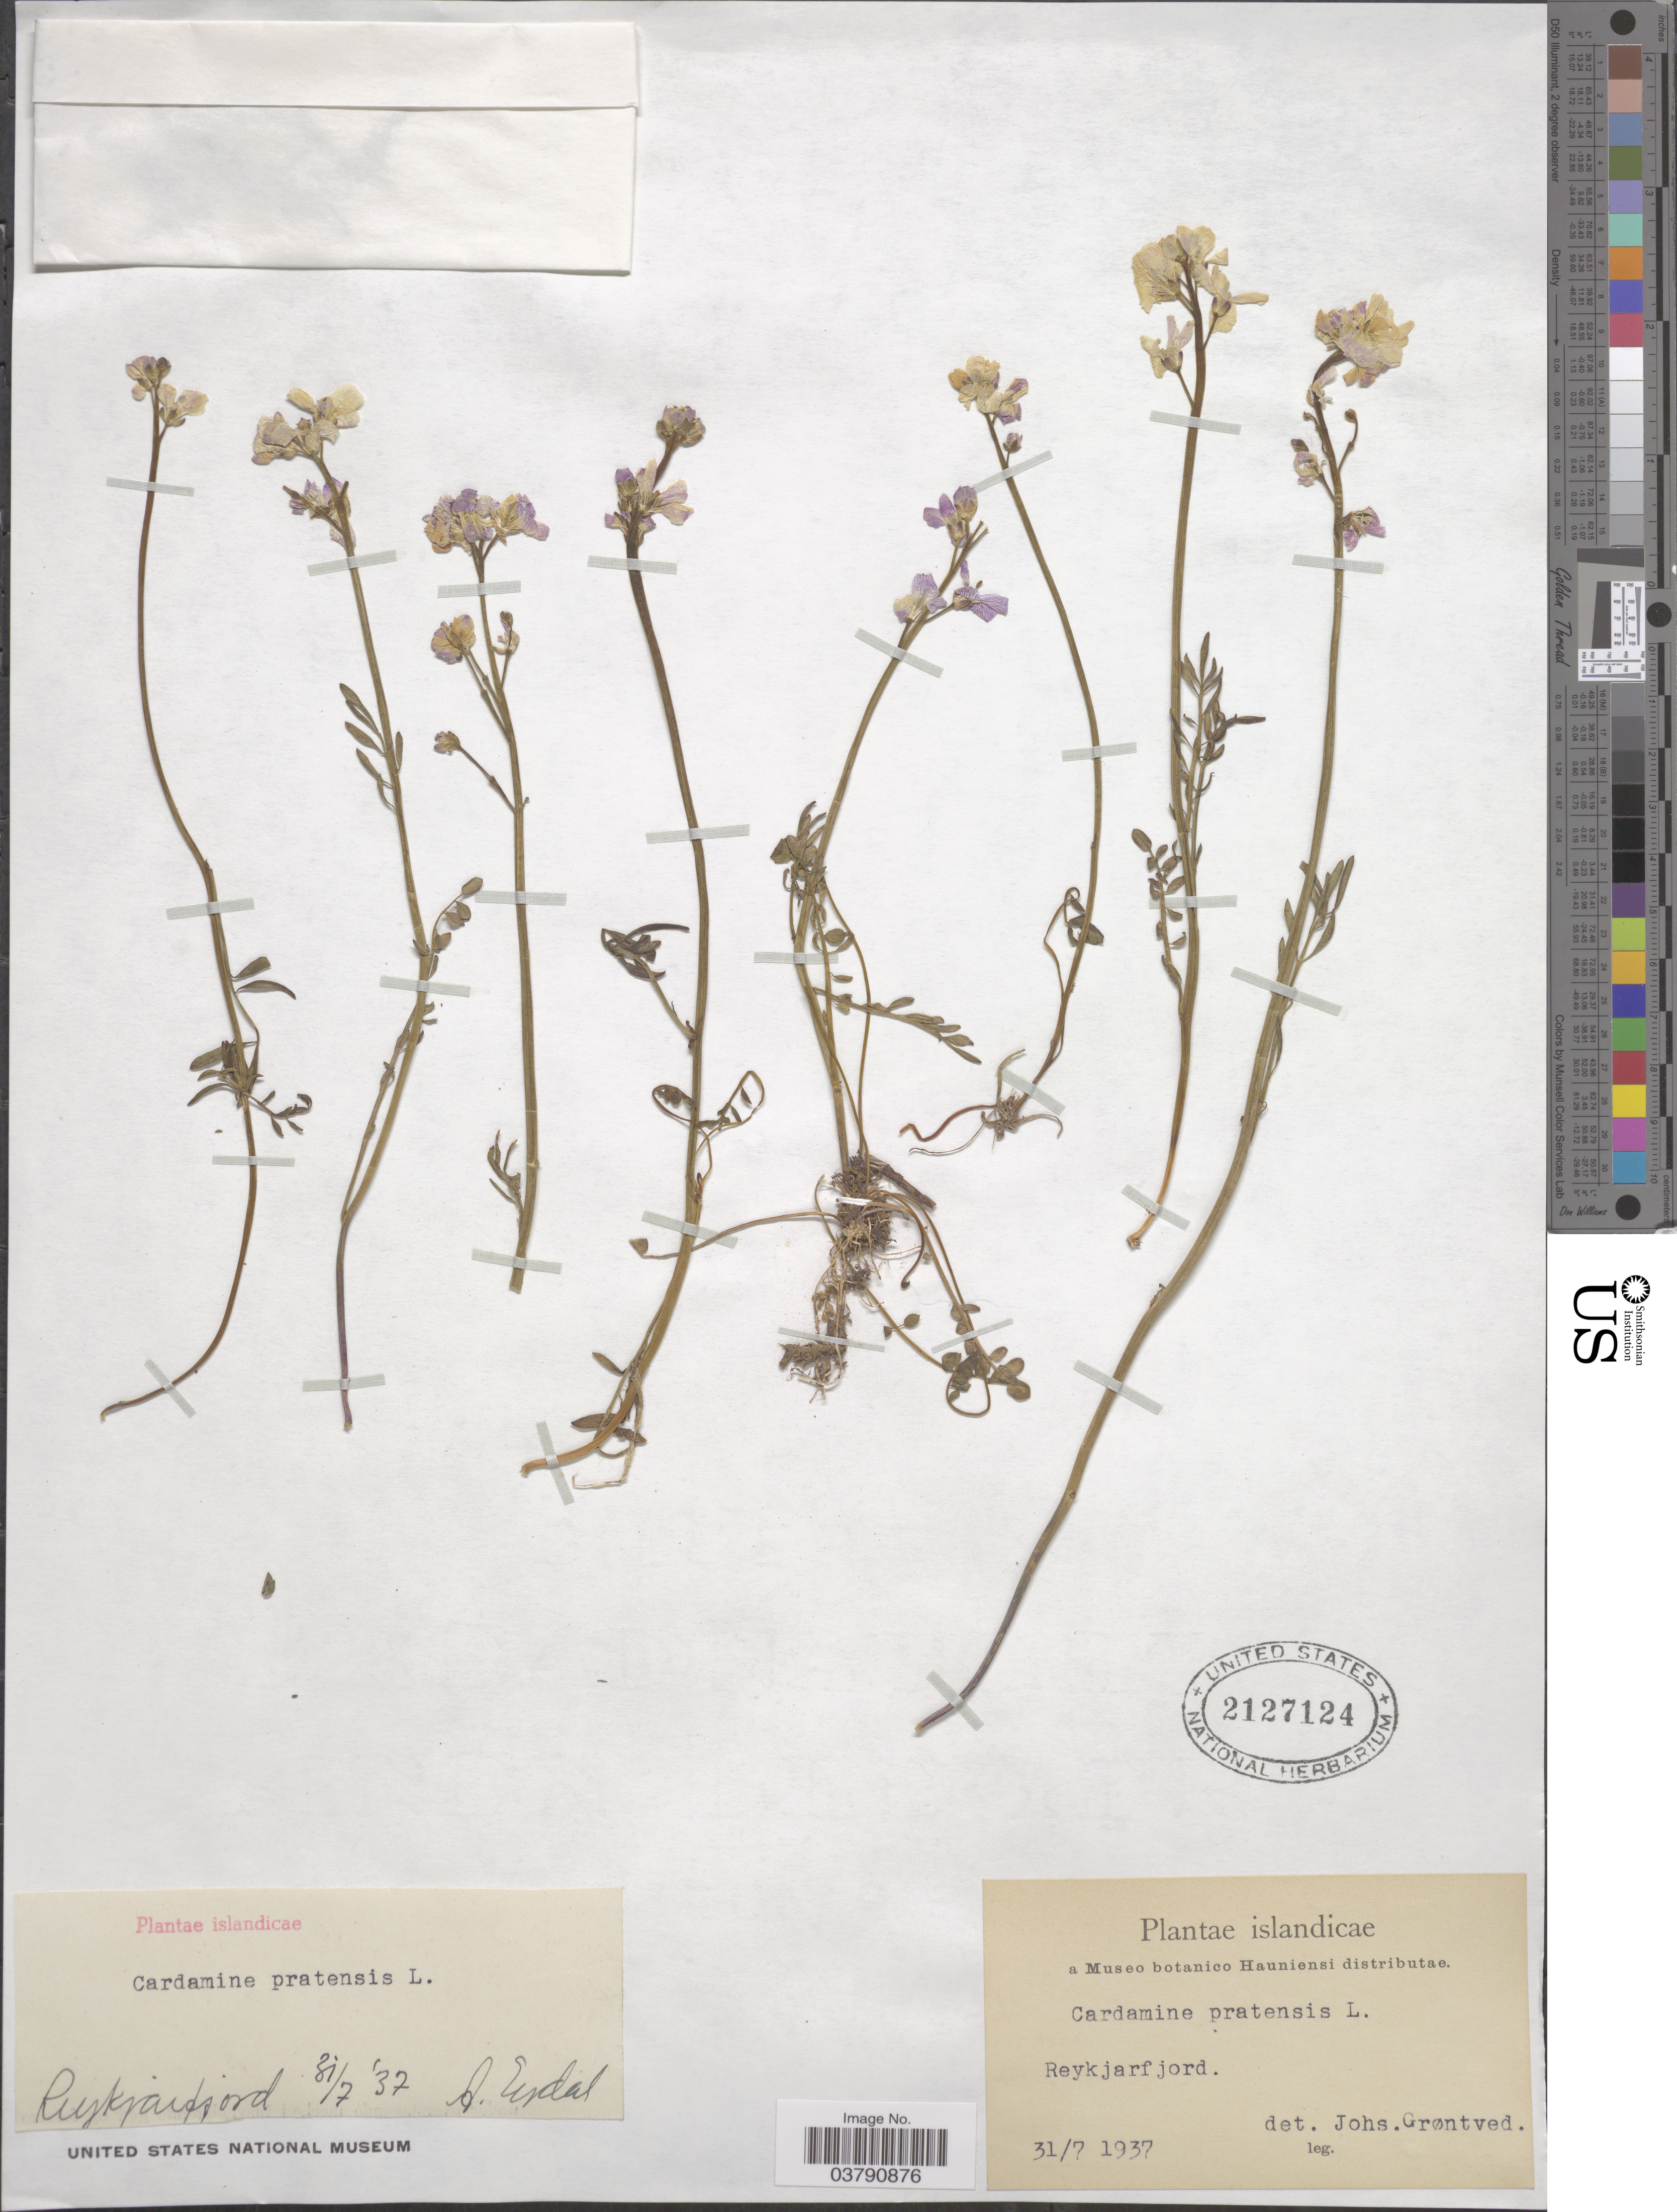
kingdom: Plantae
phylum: Tracheophyta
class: Magnoliopsida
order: Brassicales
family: Brassicaceae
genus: Cardamine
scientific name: Cardamine pratensis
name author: L.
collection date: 1937-07-31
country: Iceland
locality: Reykjarfjord.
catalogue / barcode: US 2127124